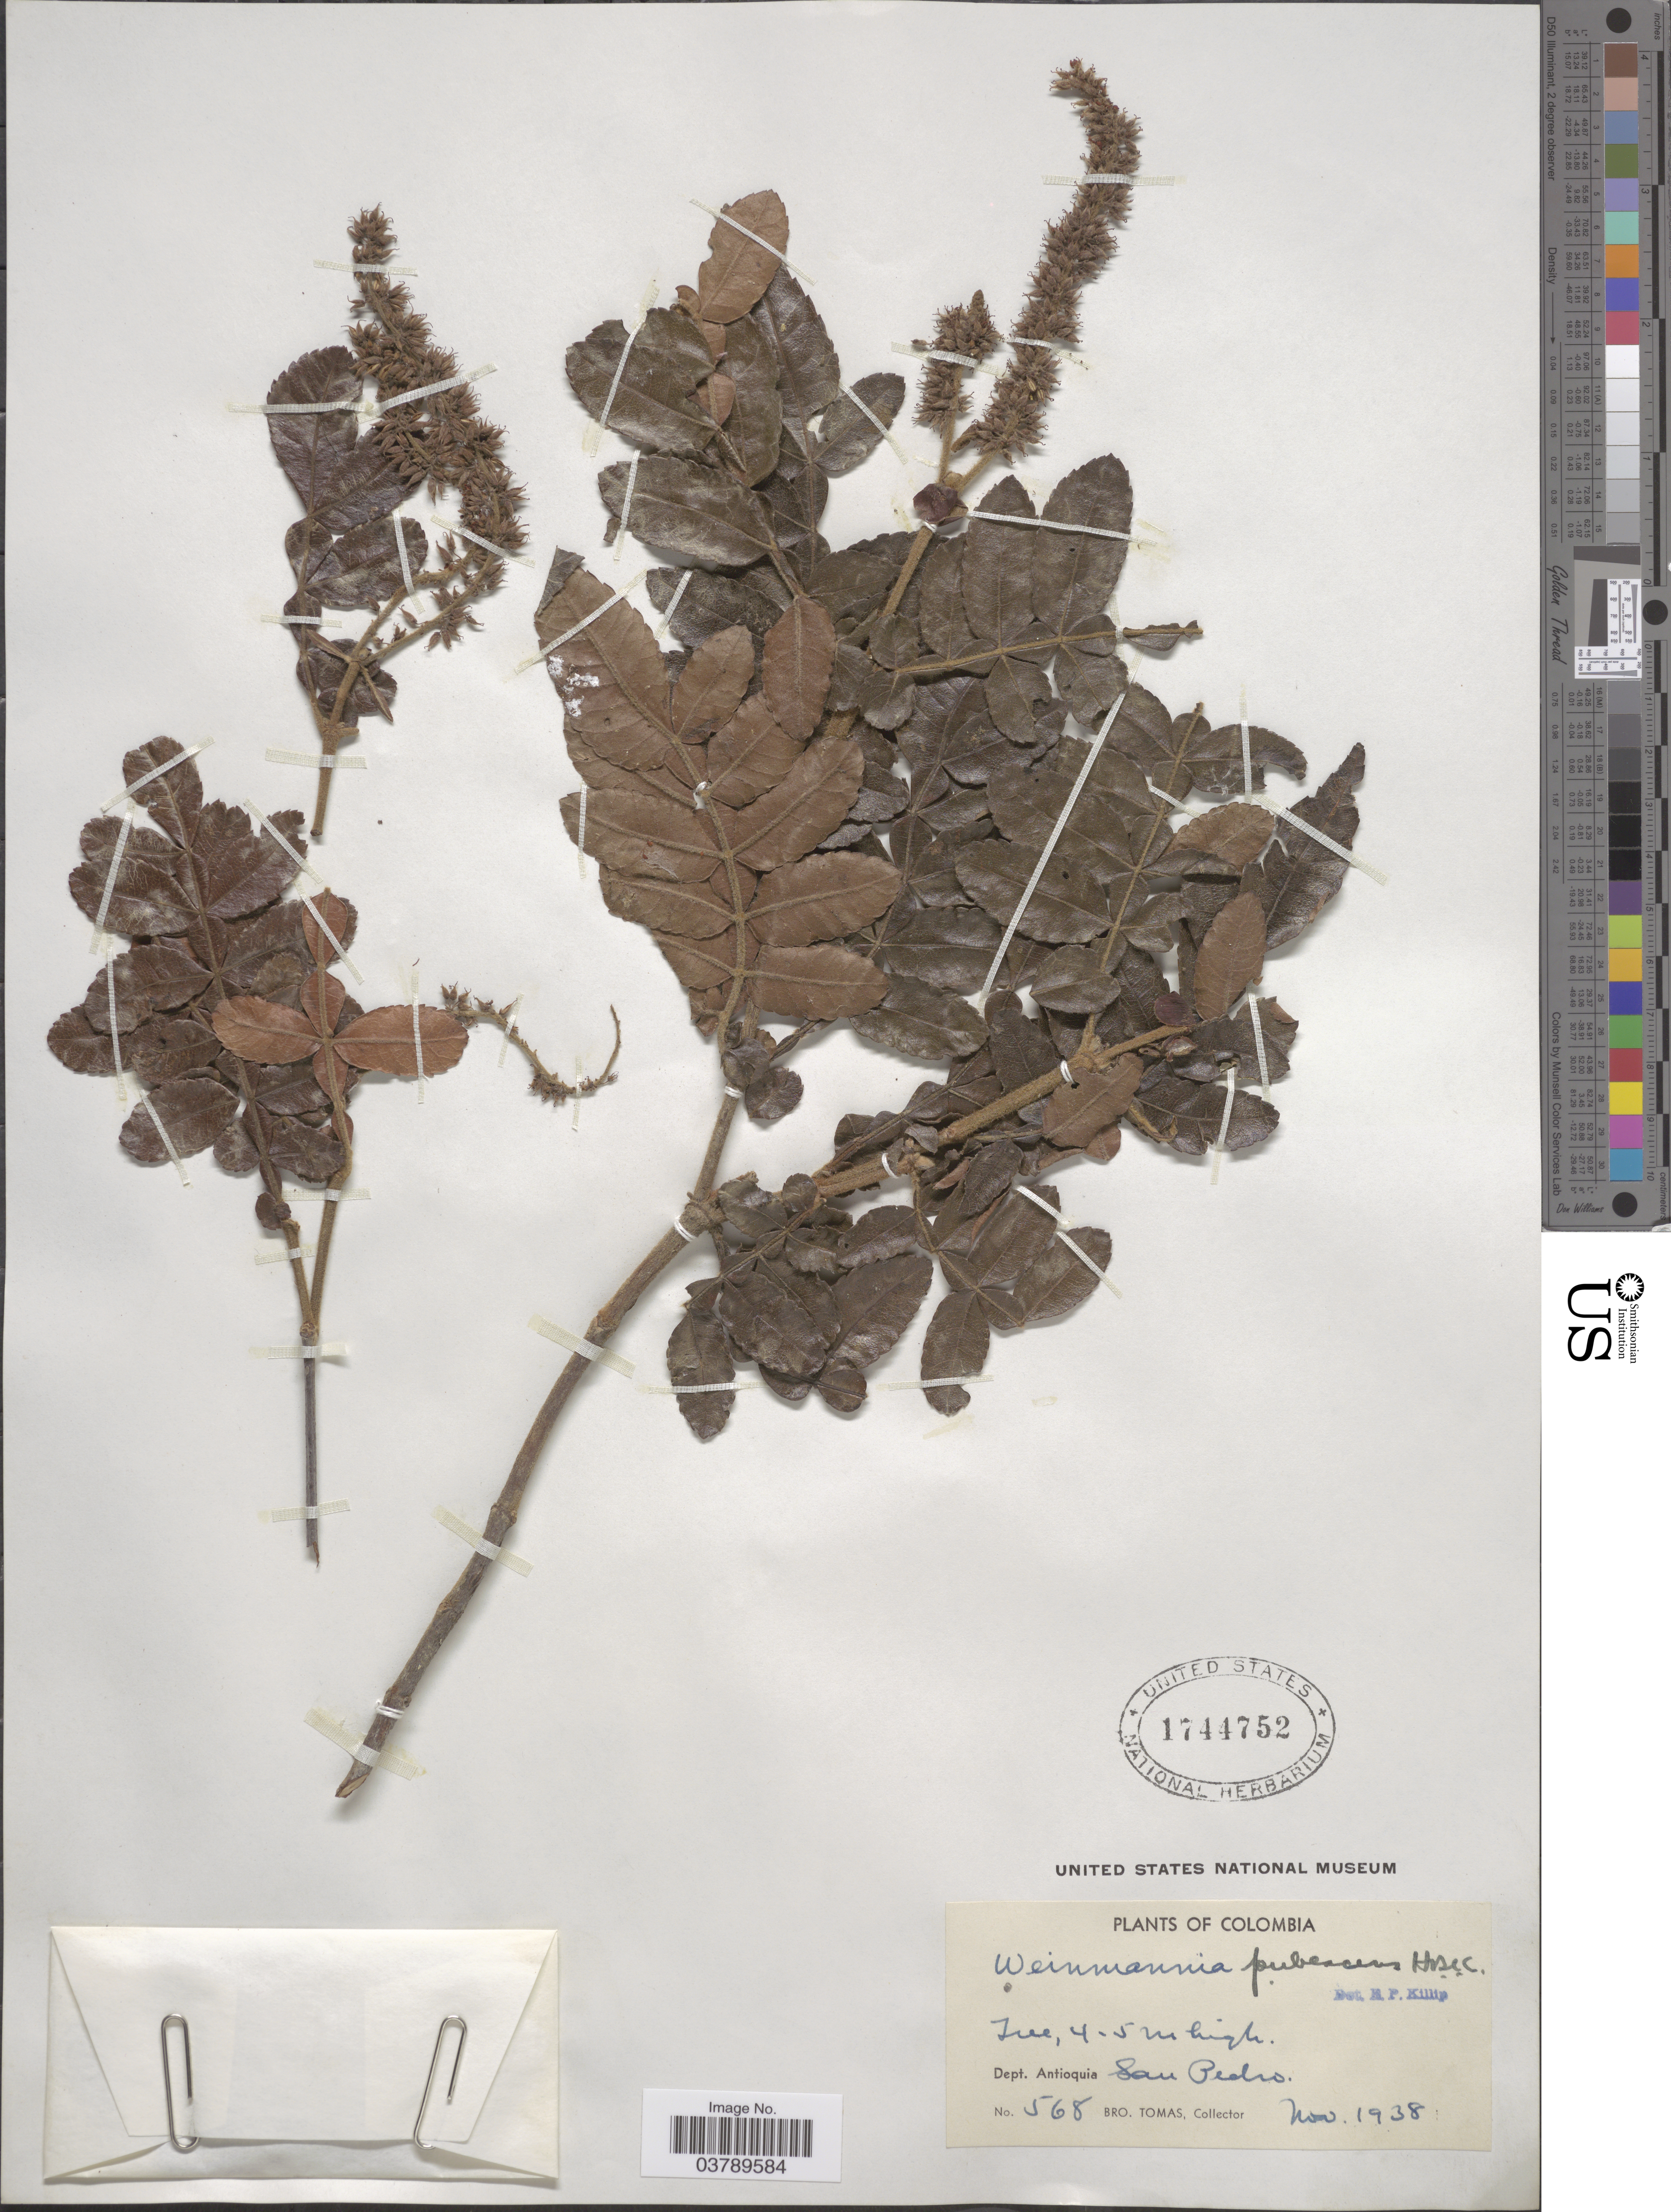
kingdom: Plantae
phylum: Tracheophyta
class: Magnoliopsida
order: Oxalidales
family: Cunoniaceae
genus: Weinmannia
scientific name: Weinmannia pubescens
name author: Kunth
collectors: B. Tomas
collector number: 568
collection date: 1938-11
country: Colombia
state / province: Antioquia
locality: Dept. Antioquia, San Pedro.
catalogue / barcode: US 1744752